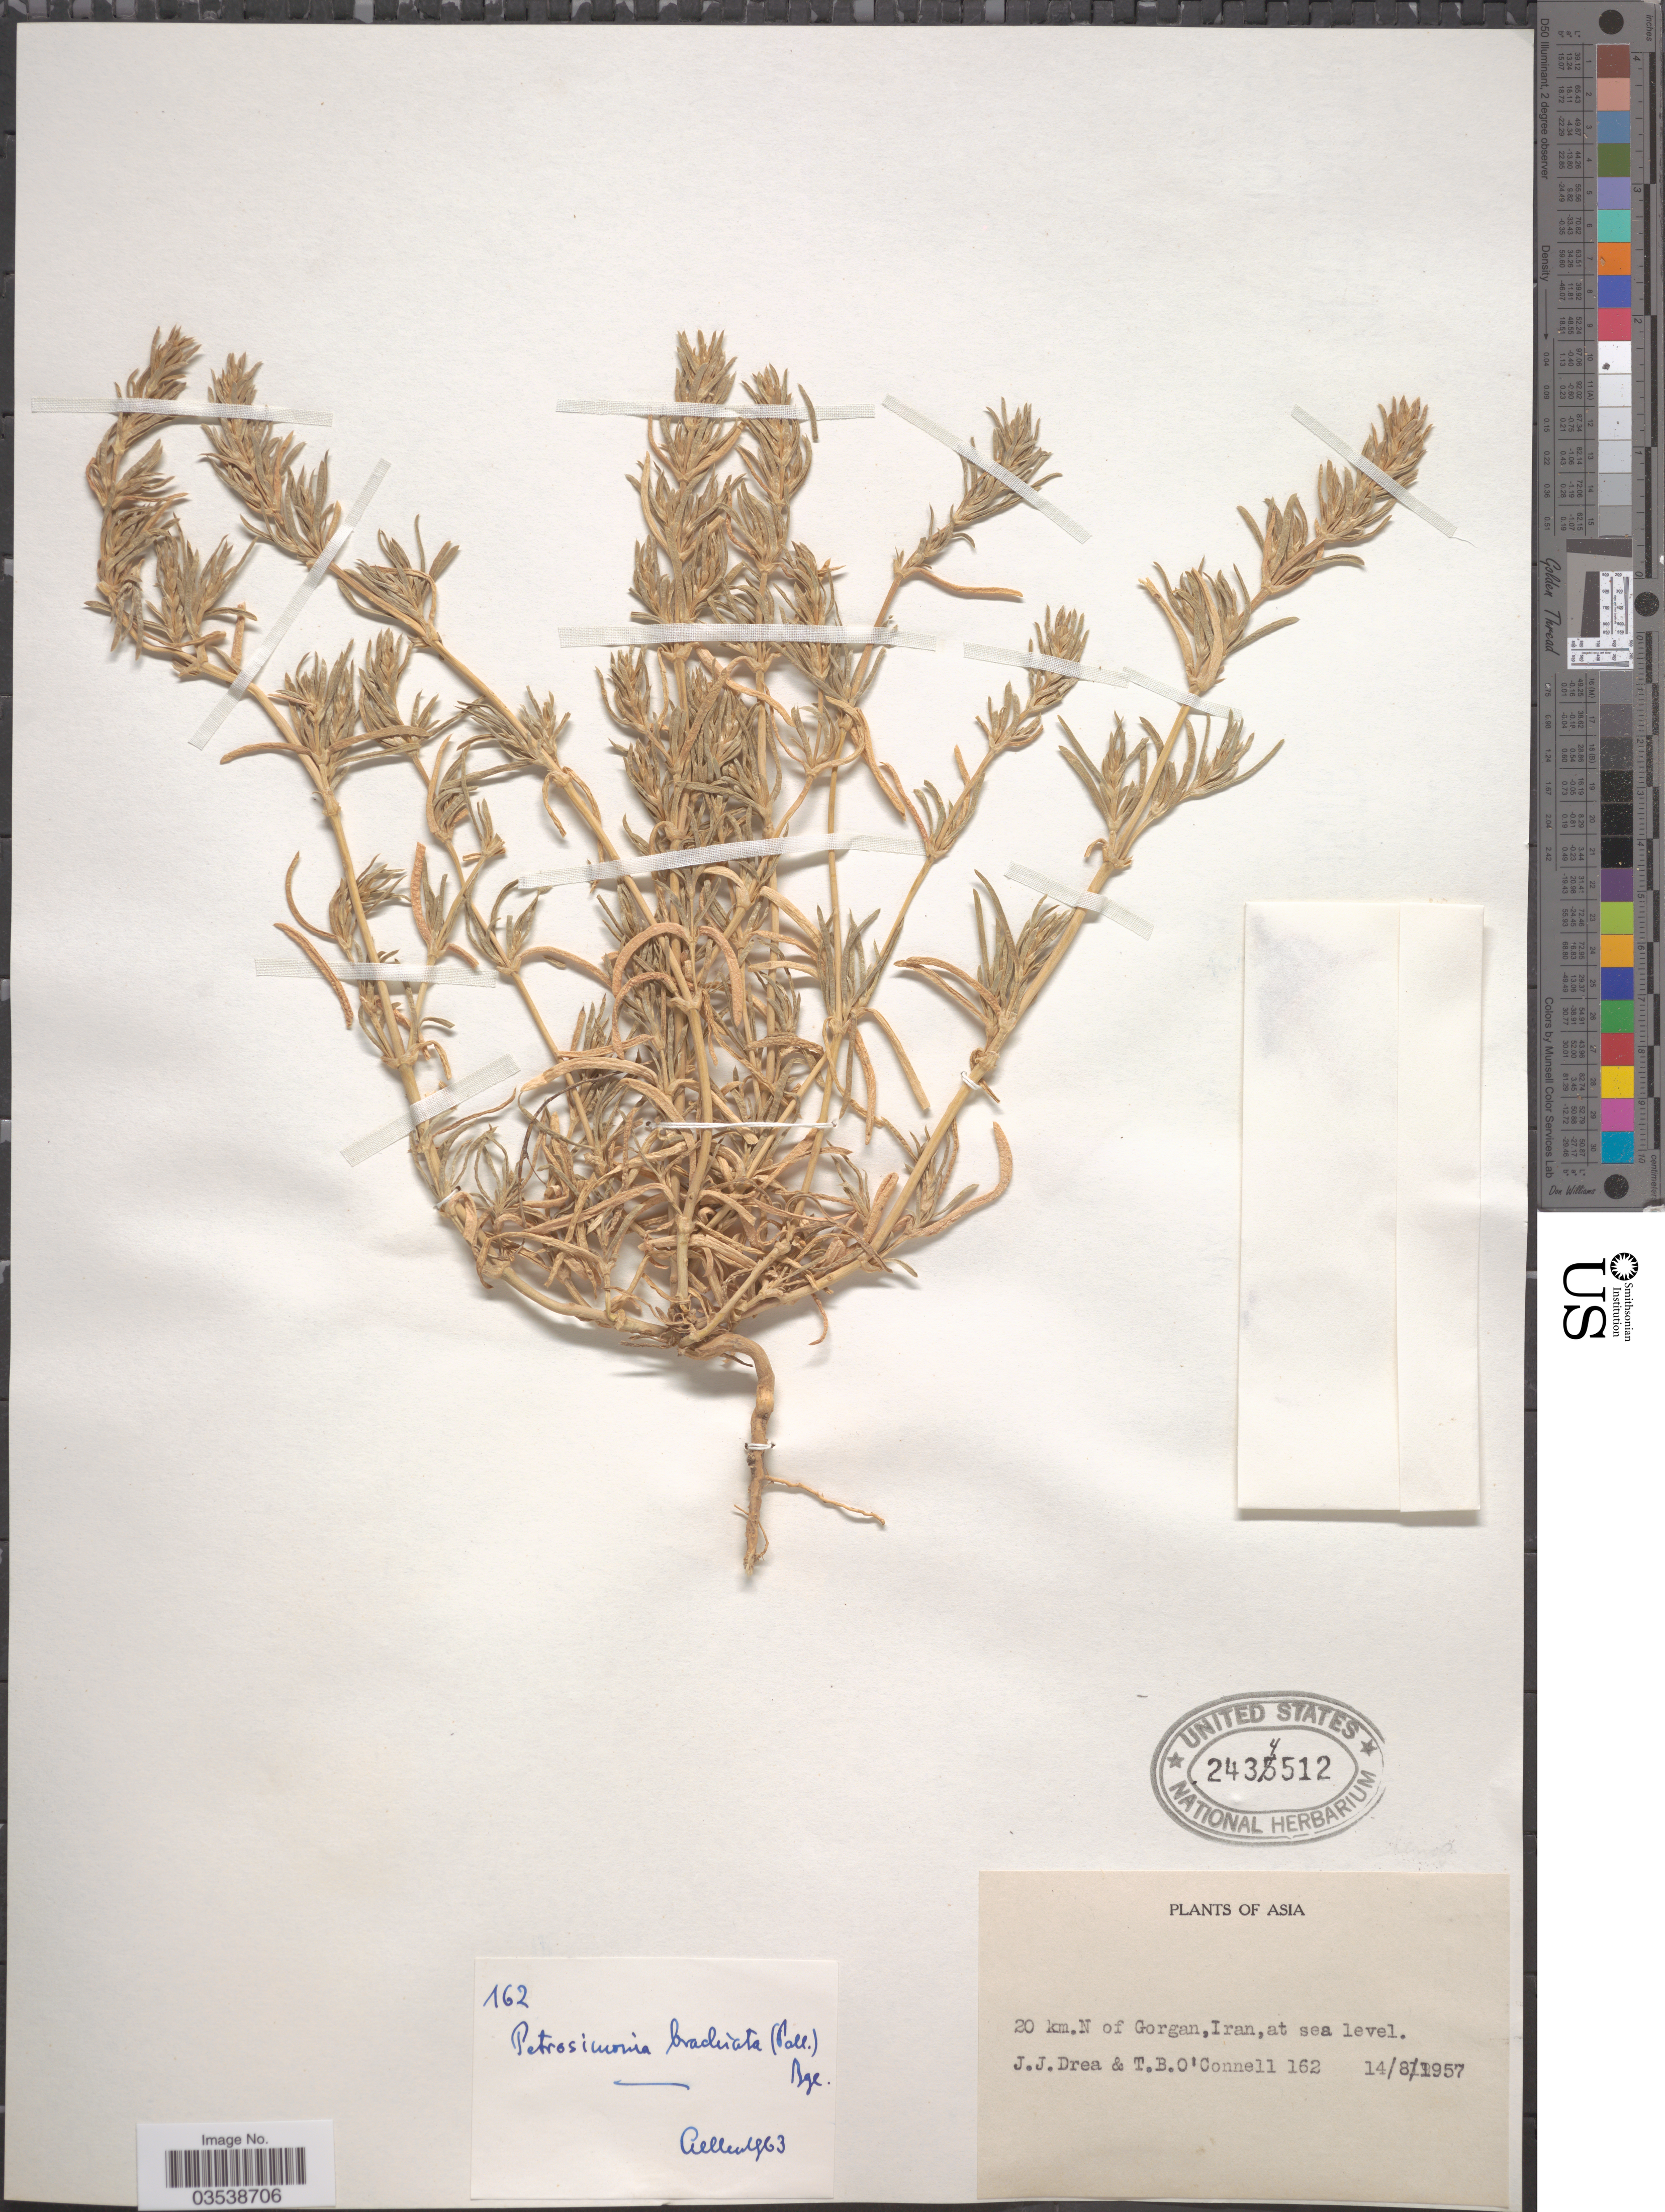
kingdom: Plantae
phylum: Tracheophyta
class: Magnoliopsida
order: Caryophyllales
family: Amaranthaceae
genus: Petrosimonia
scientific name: Petrosimonia brachiata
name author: Bunge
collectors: J. Drea & T. O'connell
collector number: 162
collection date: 1957-08-14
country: Iran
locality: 20 km. N of Gorgan.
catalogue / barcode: US 2434512